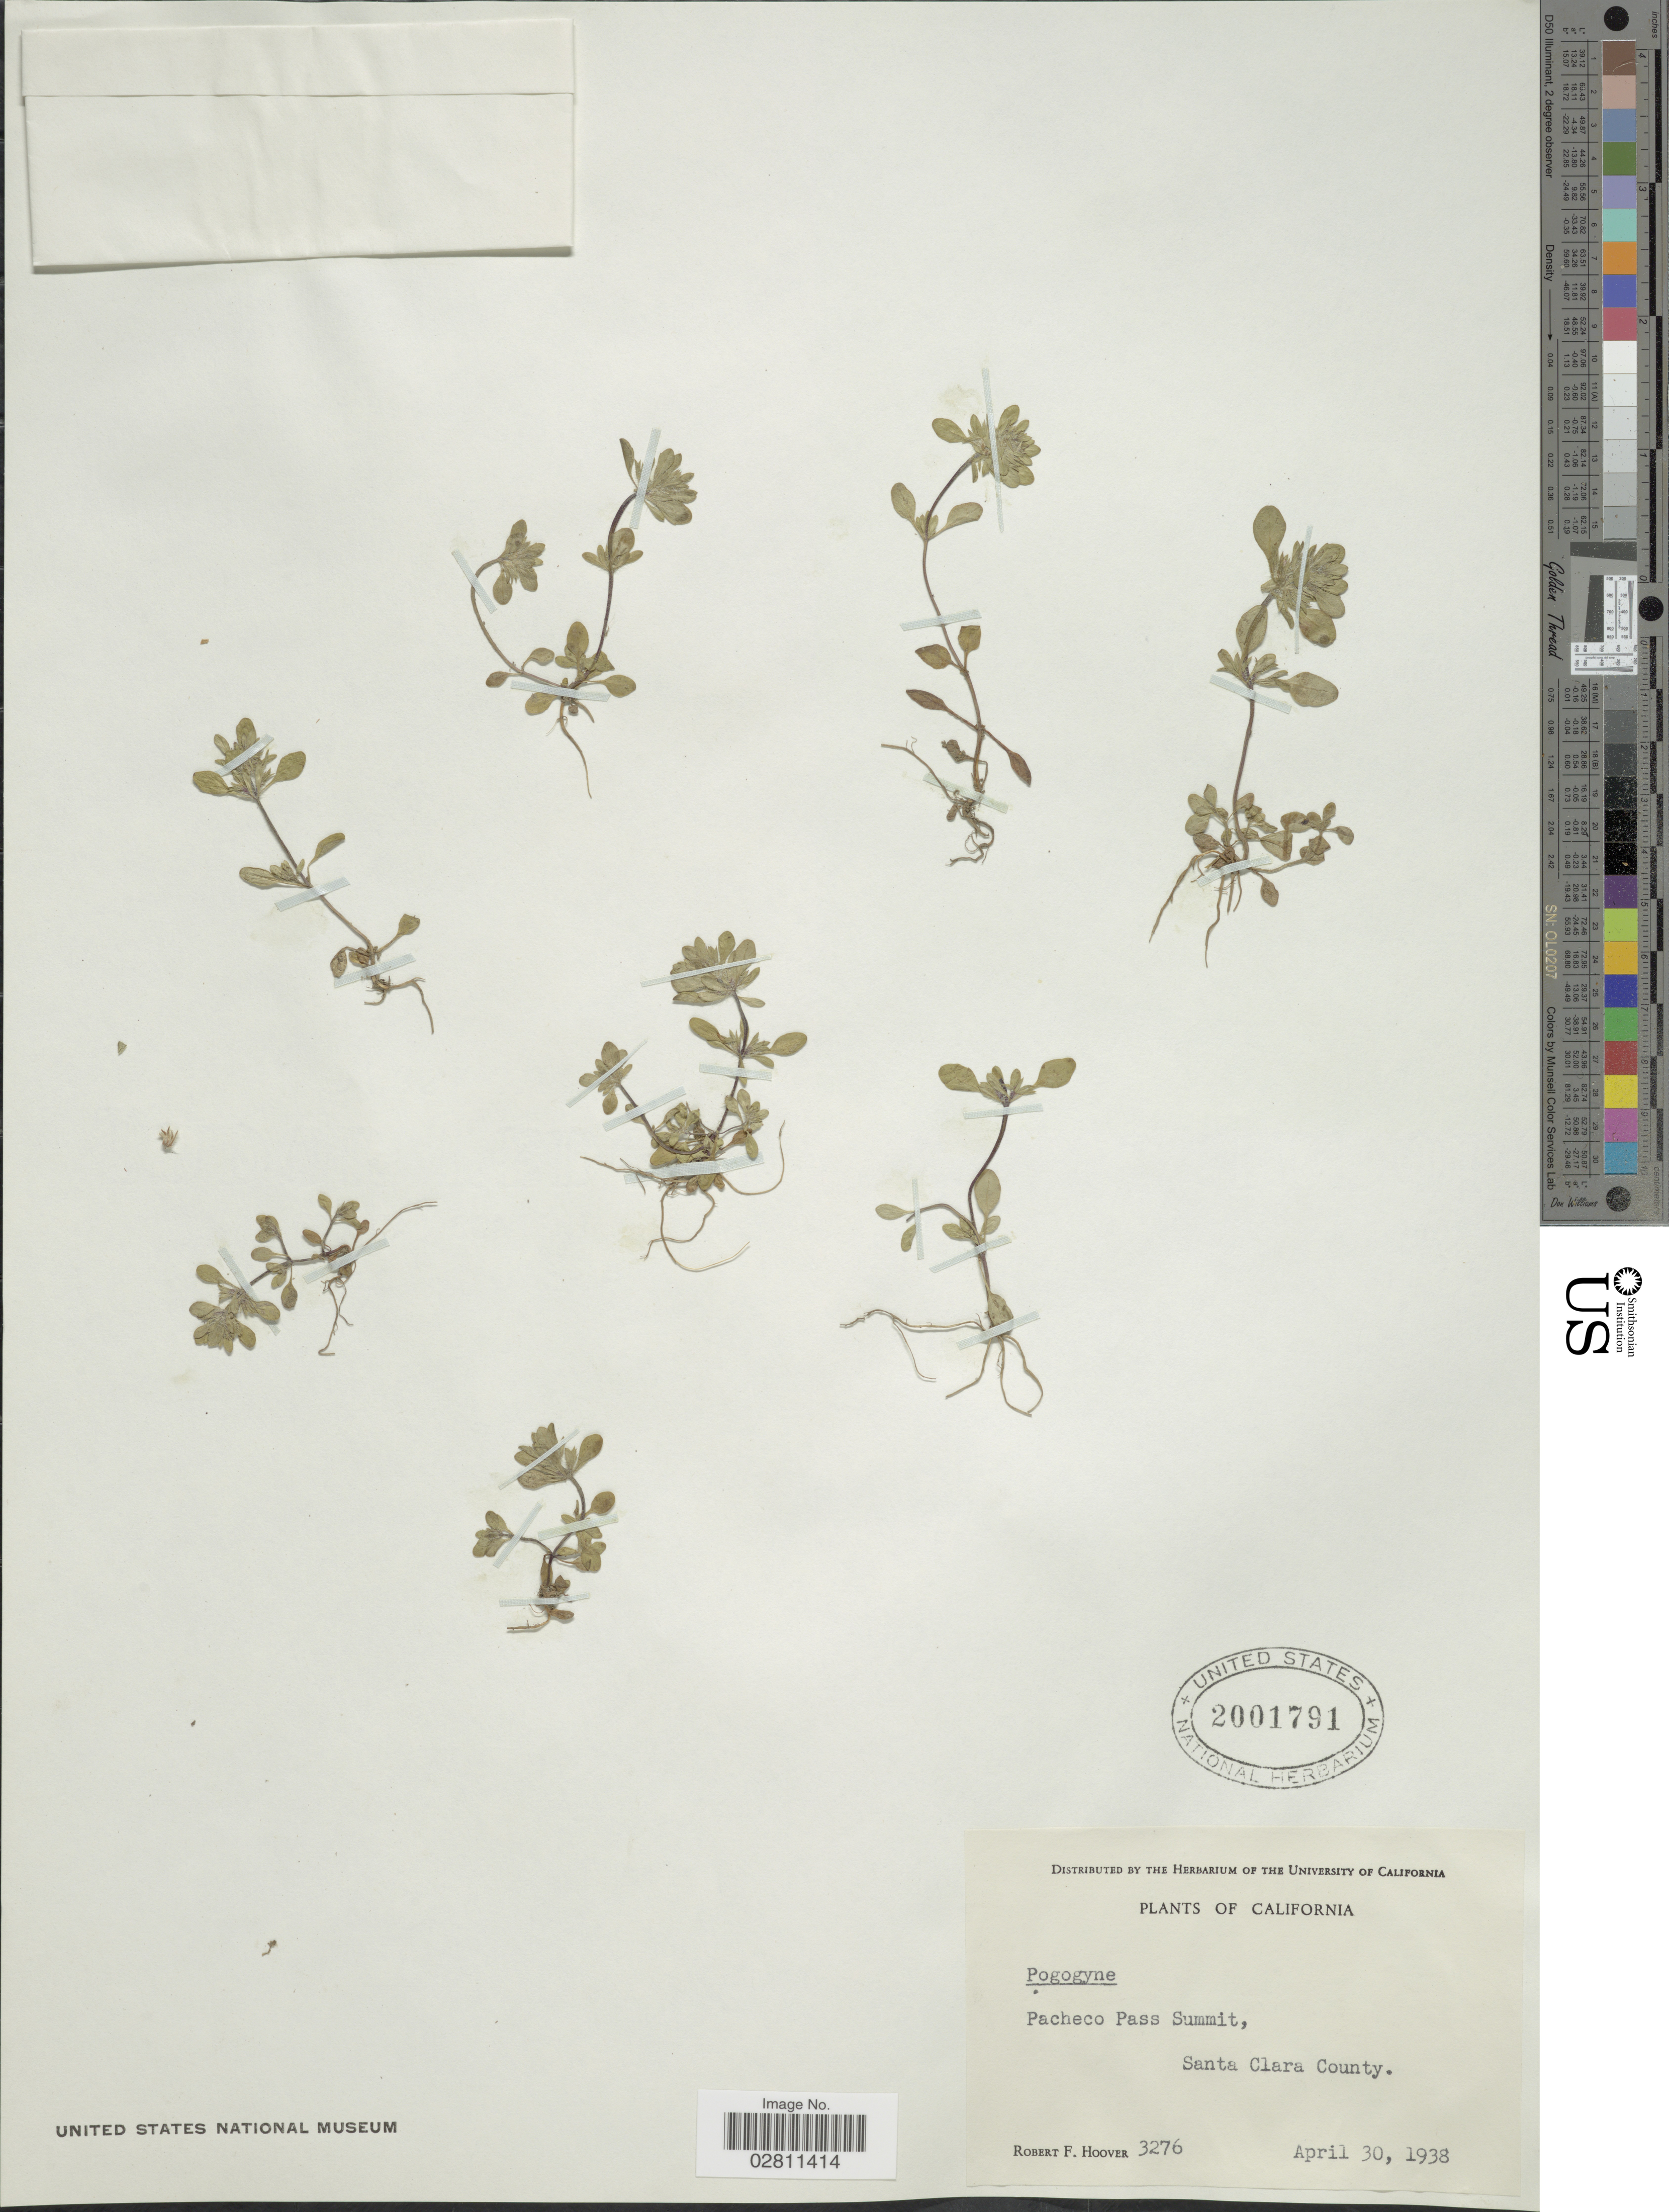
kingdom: Plantae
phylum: Tracheophyta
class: Magnoliopsida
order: Lamiales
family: Lamiaceae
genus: Pogogyne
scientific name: Pogogyne sp.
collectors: R. F. Hoover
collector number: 3276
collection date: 1938-04-30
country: United States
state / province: California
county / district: Santa Clara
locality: Pacheco Pass Summit, Santa Clara County.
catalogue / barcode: US 2001791